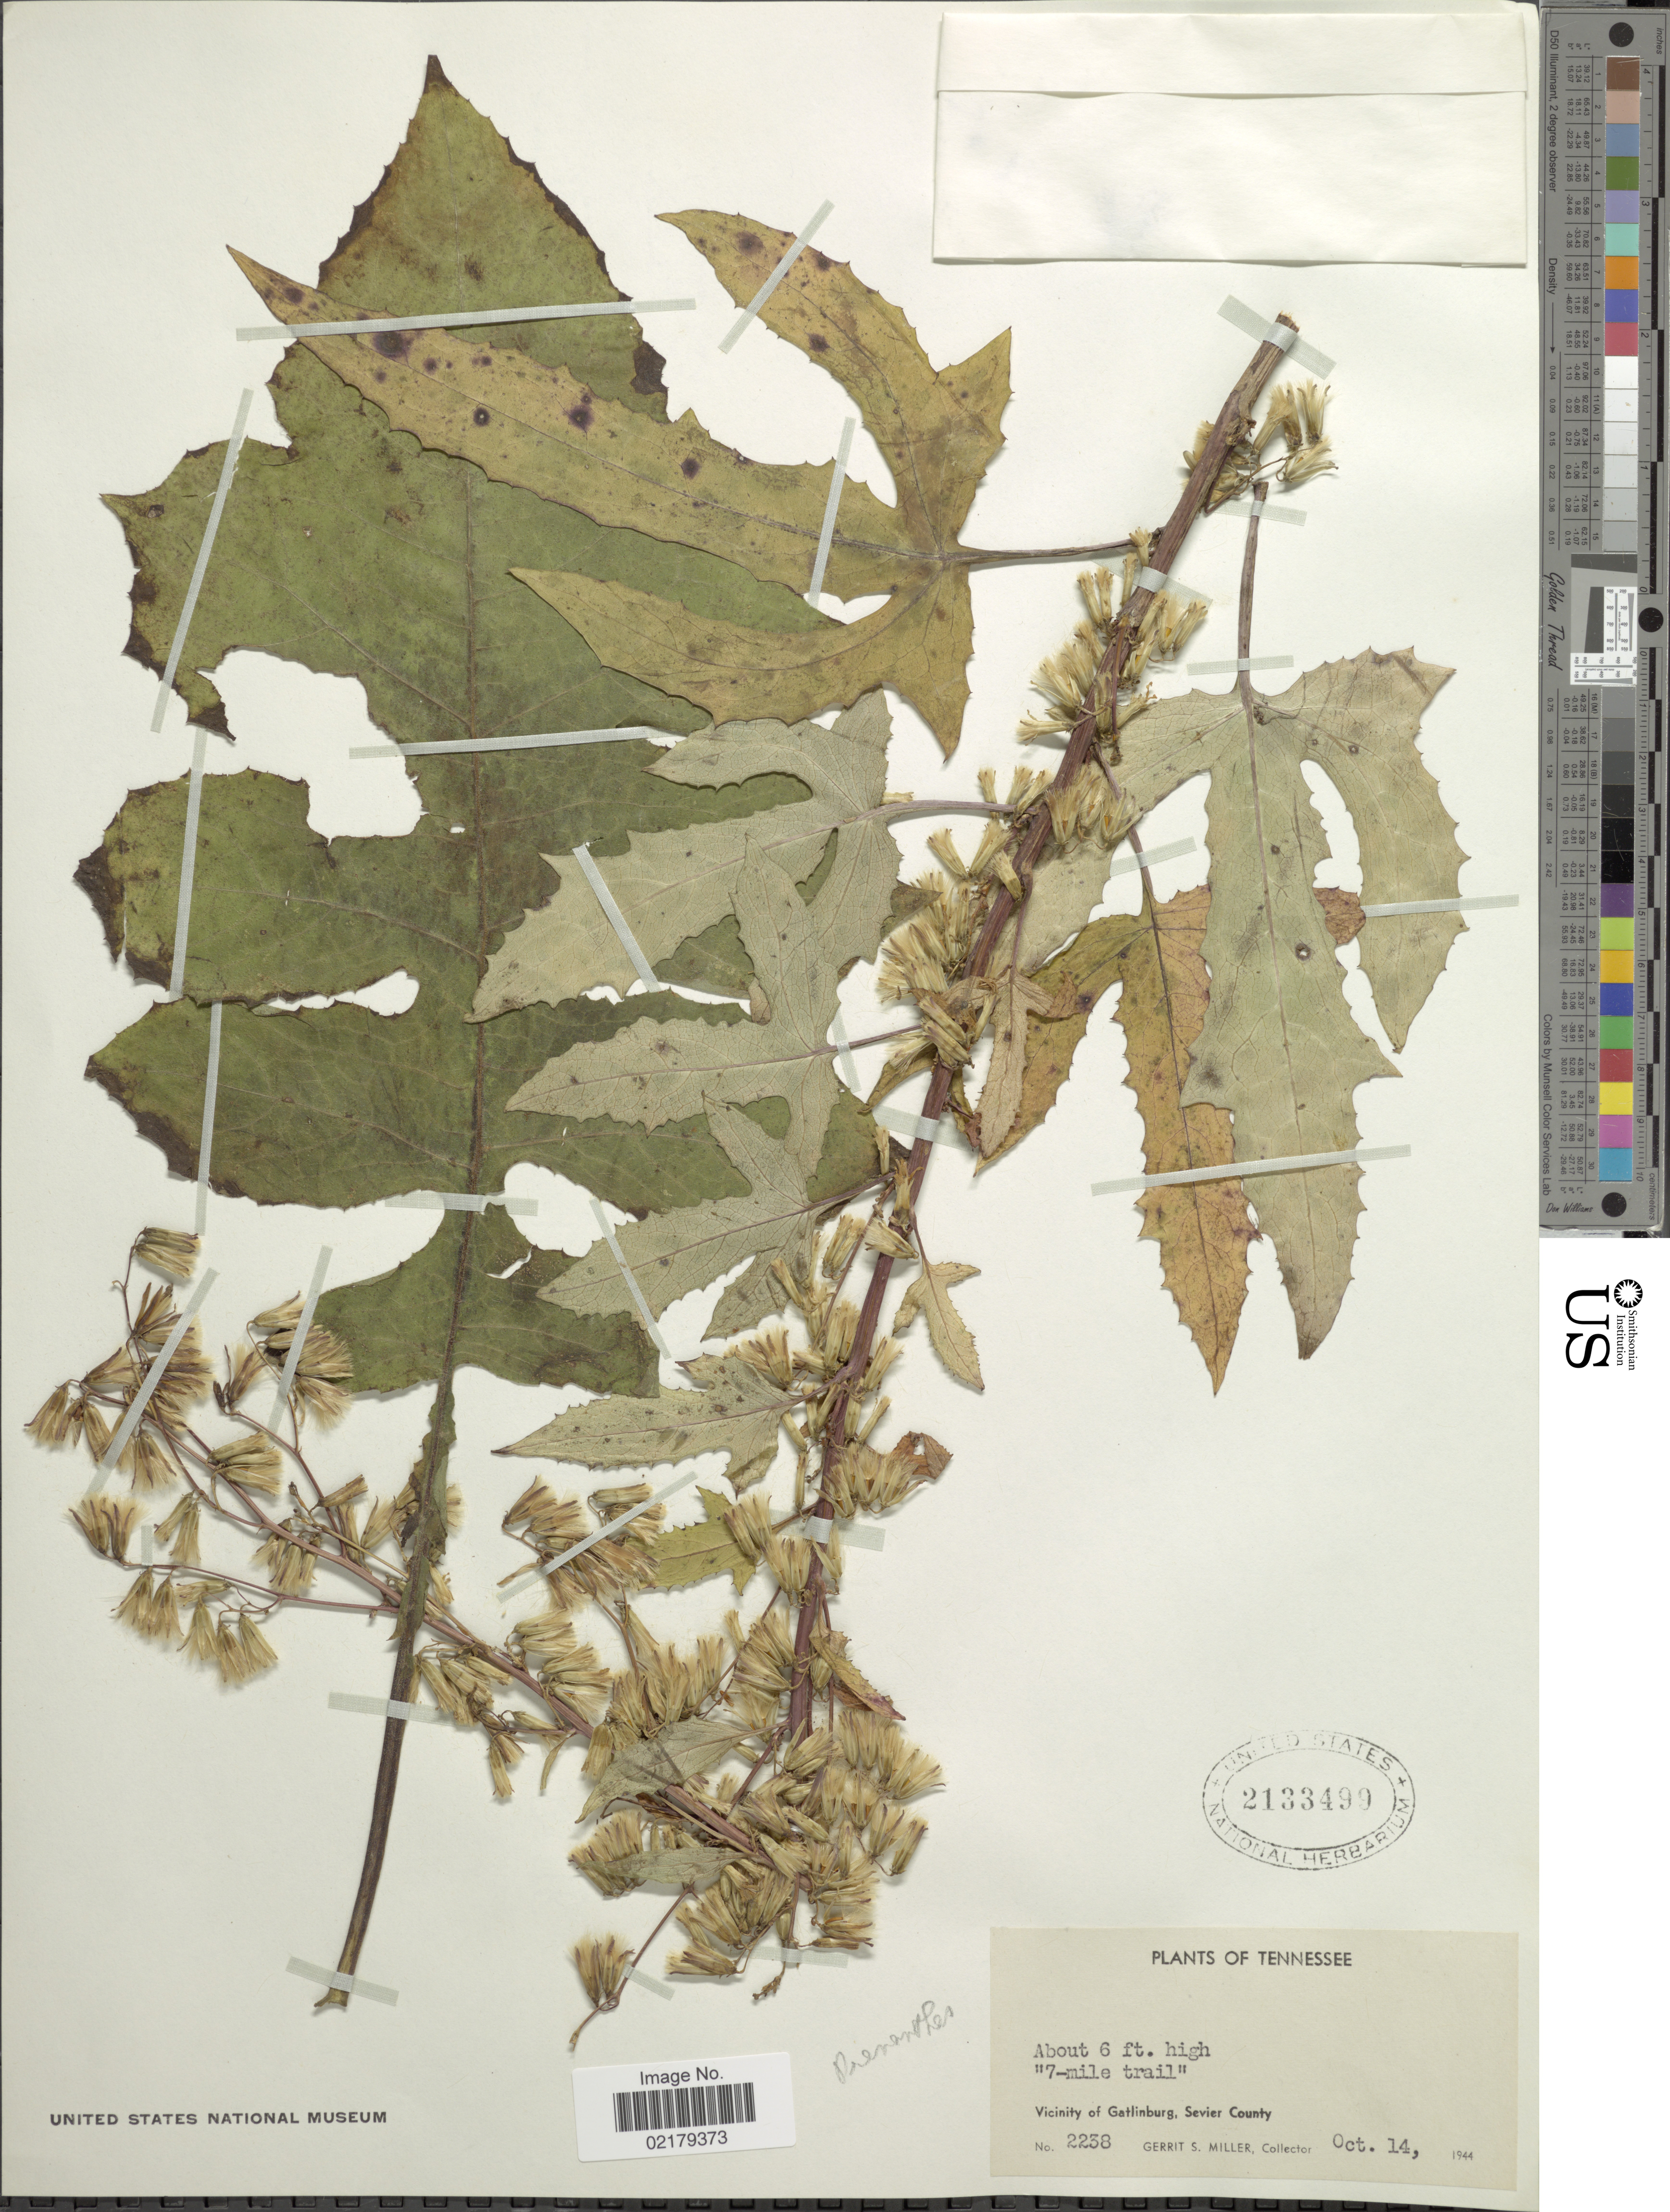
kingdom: Plantae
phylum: Tracheophyta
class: Magnoliopsida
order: Asterales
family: Asteraceae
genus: Prenanthes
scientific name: Prenanthes sp.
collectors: G. S. Miller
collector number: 2238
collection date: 1944-10-14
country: United States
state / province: Tennessee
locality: '7-mile trail' Vicinity of Gatlinburg, Sevier County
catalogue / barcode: US 2133499